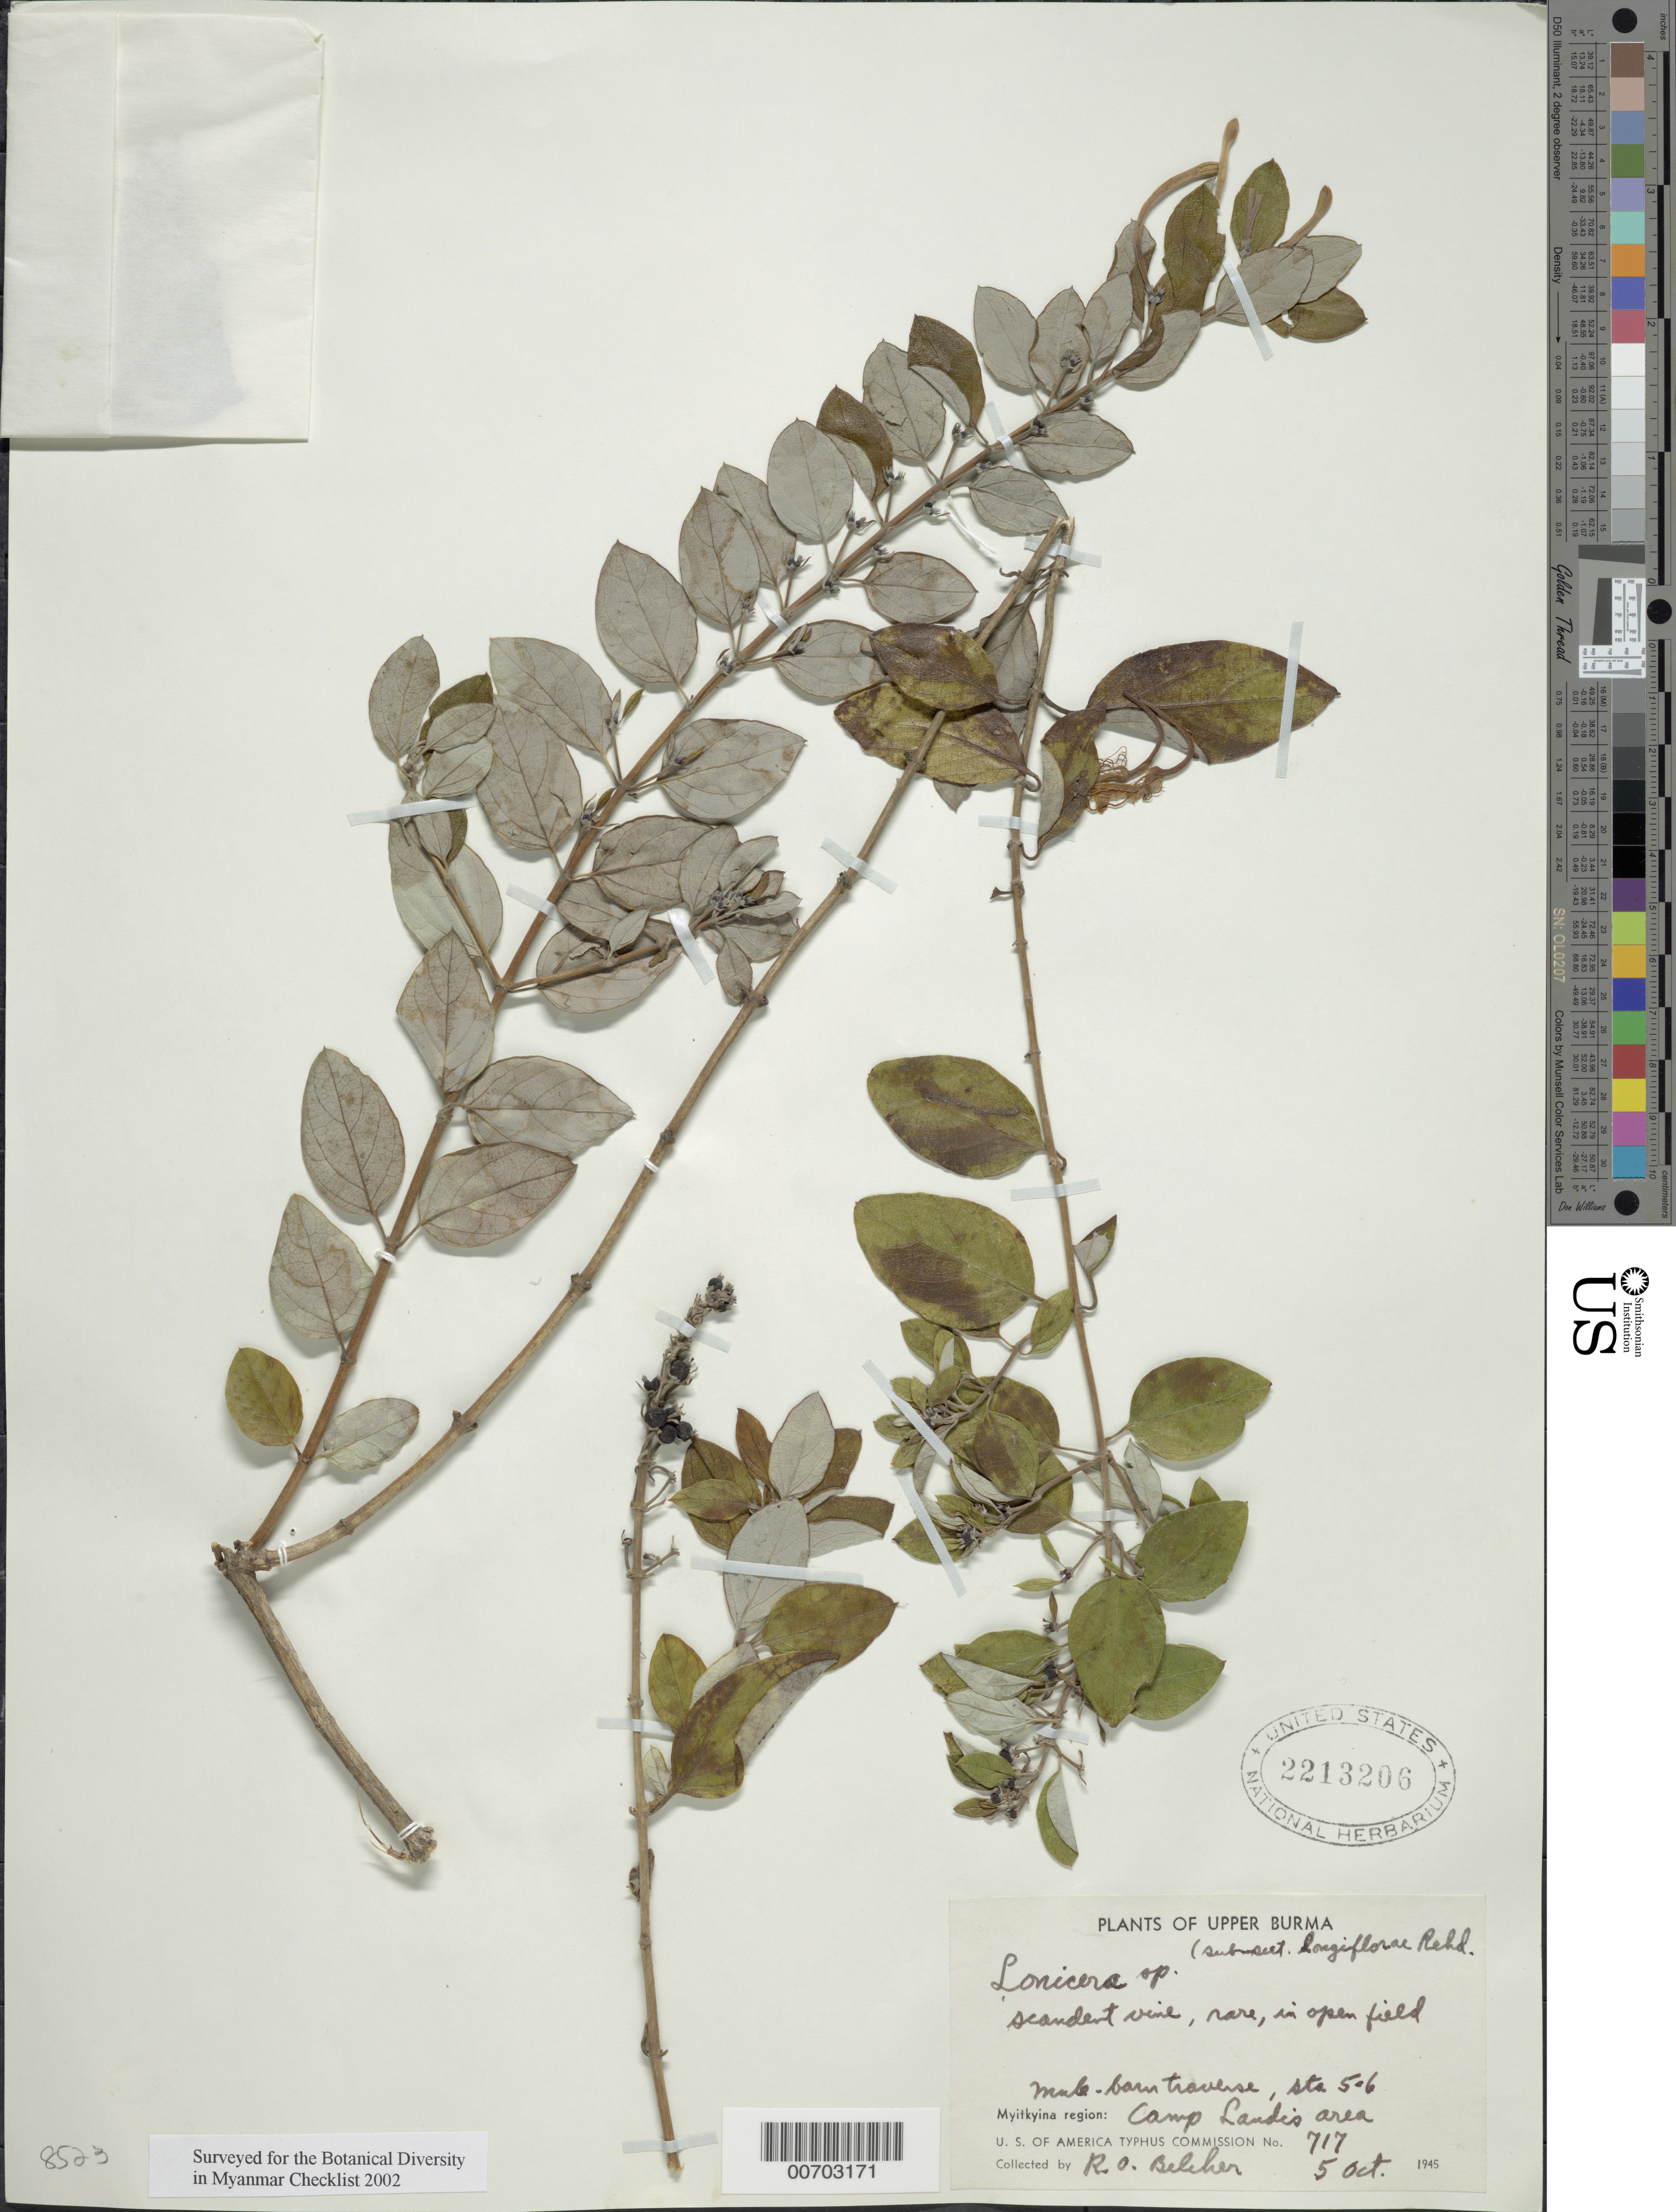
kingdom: Plantae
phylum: Tracheophyta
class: Magnoliopsida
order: Dipsacales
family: Caprifoliaceae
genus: Lonicera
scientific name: Lonicera sp.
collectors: R. Belcher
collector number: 717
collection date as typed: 05 Oct 1945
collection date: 1945-10-05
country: Myanmar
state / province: Kachin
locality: Myitkyina, Camp Landis area, Sta. 5-6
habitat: Open field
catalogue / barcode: US 2213206